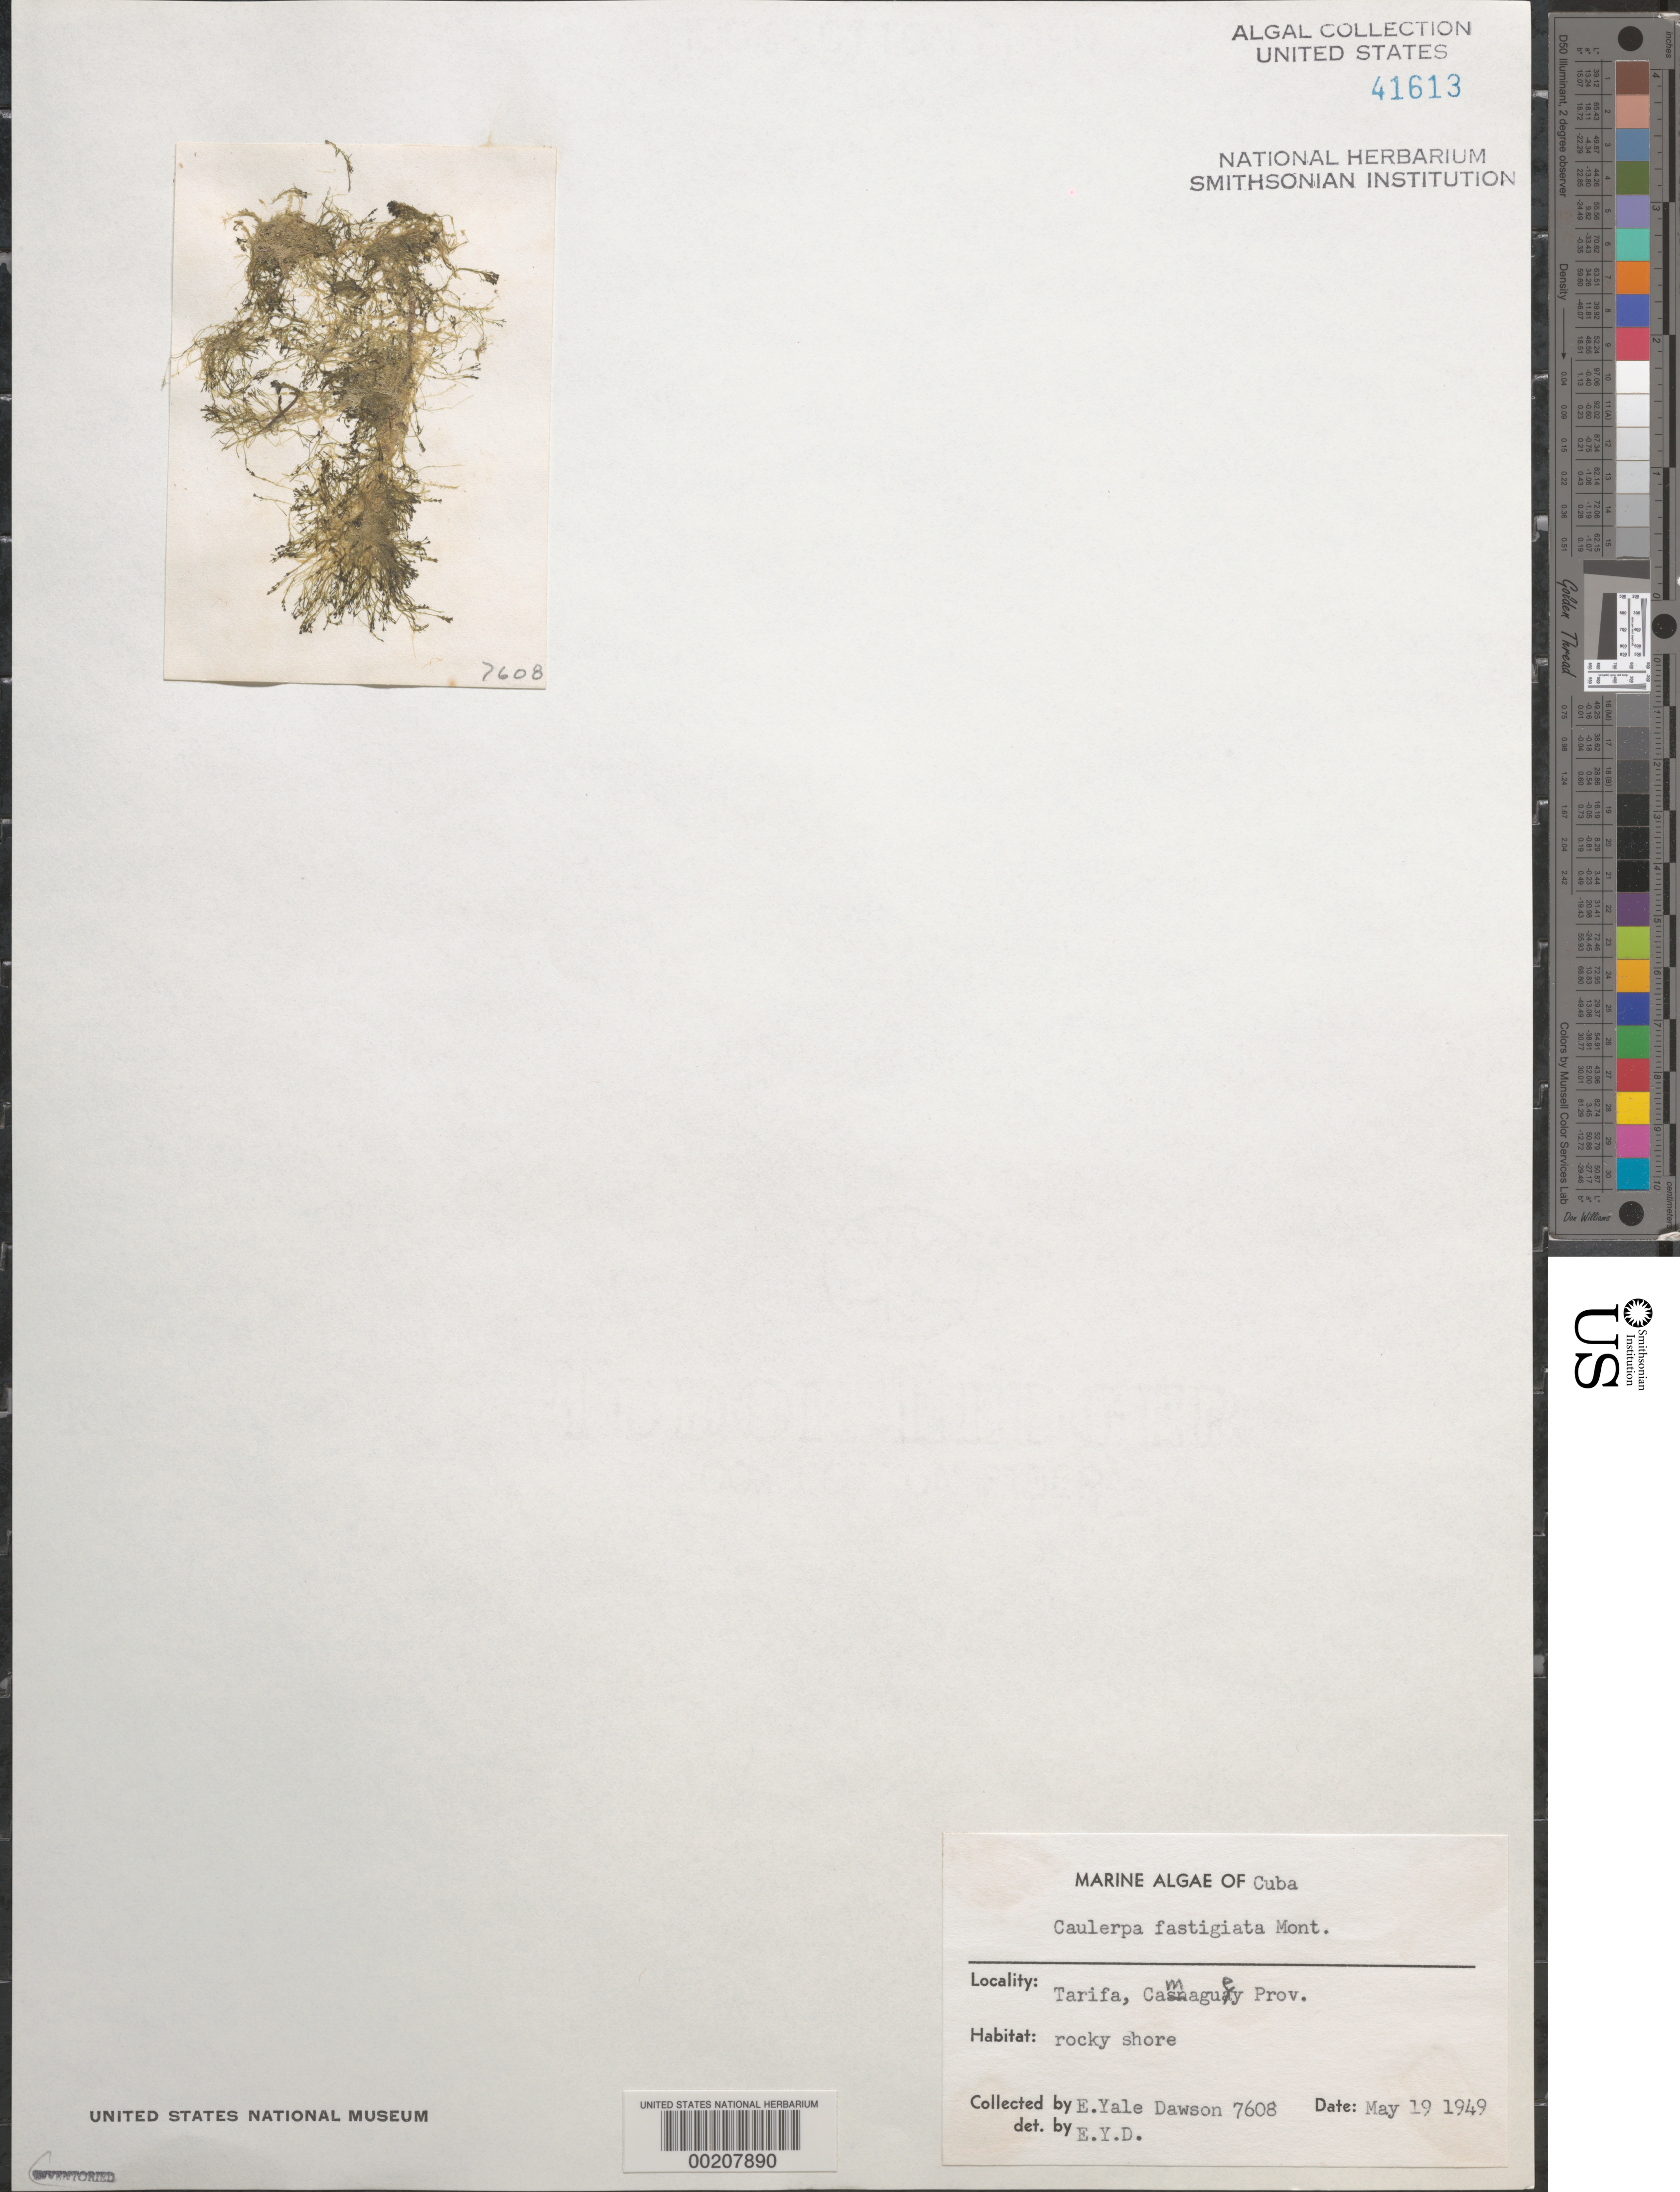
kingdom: Plantae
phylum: Chlorophyta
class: Ulvophyceae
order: Bryopsidales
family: Caulerpaceae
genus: Caulerpa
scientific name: Caulerpa fastigiata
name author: Mont.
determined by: Dawson, E. Y.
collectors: E. Y. Dawson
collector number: EYD 7608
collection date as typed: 19 May 1949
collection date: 1949-05-19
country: Cuba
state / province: Camaguey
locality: Tarifa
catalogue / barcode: US 41613